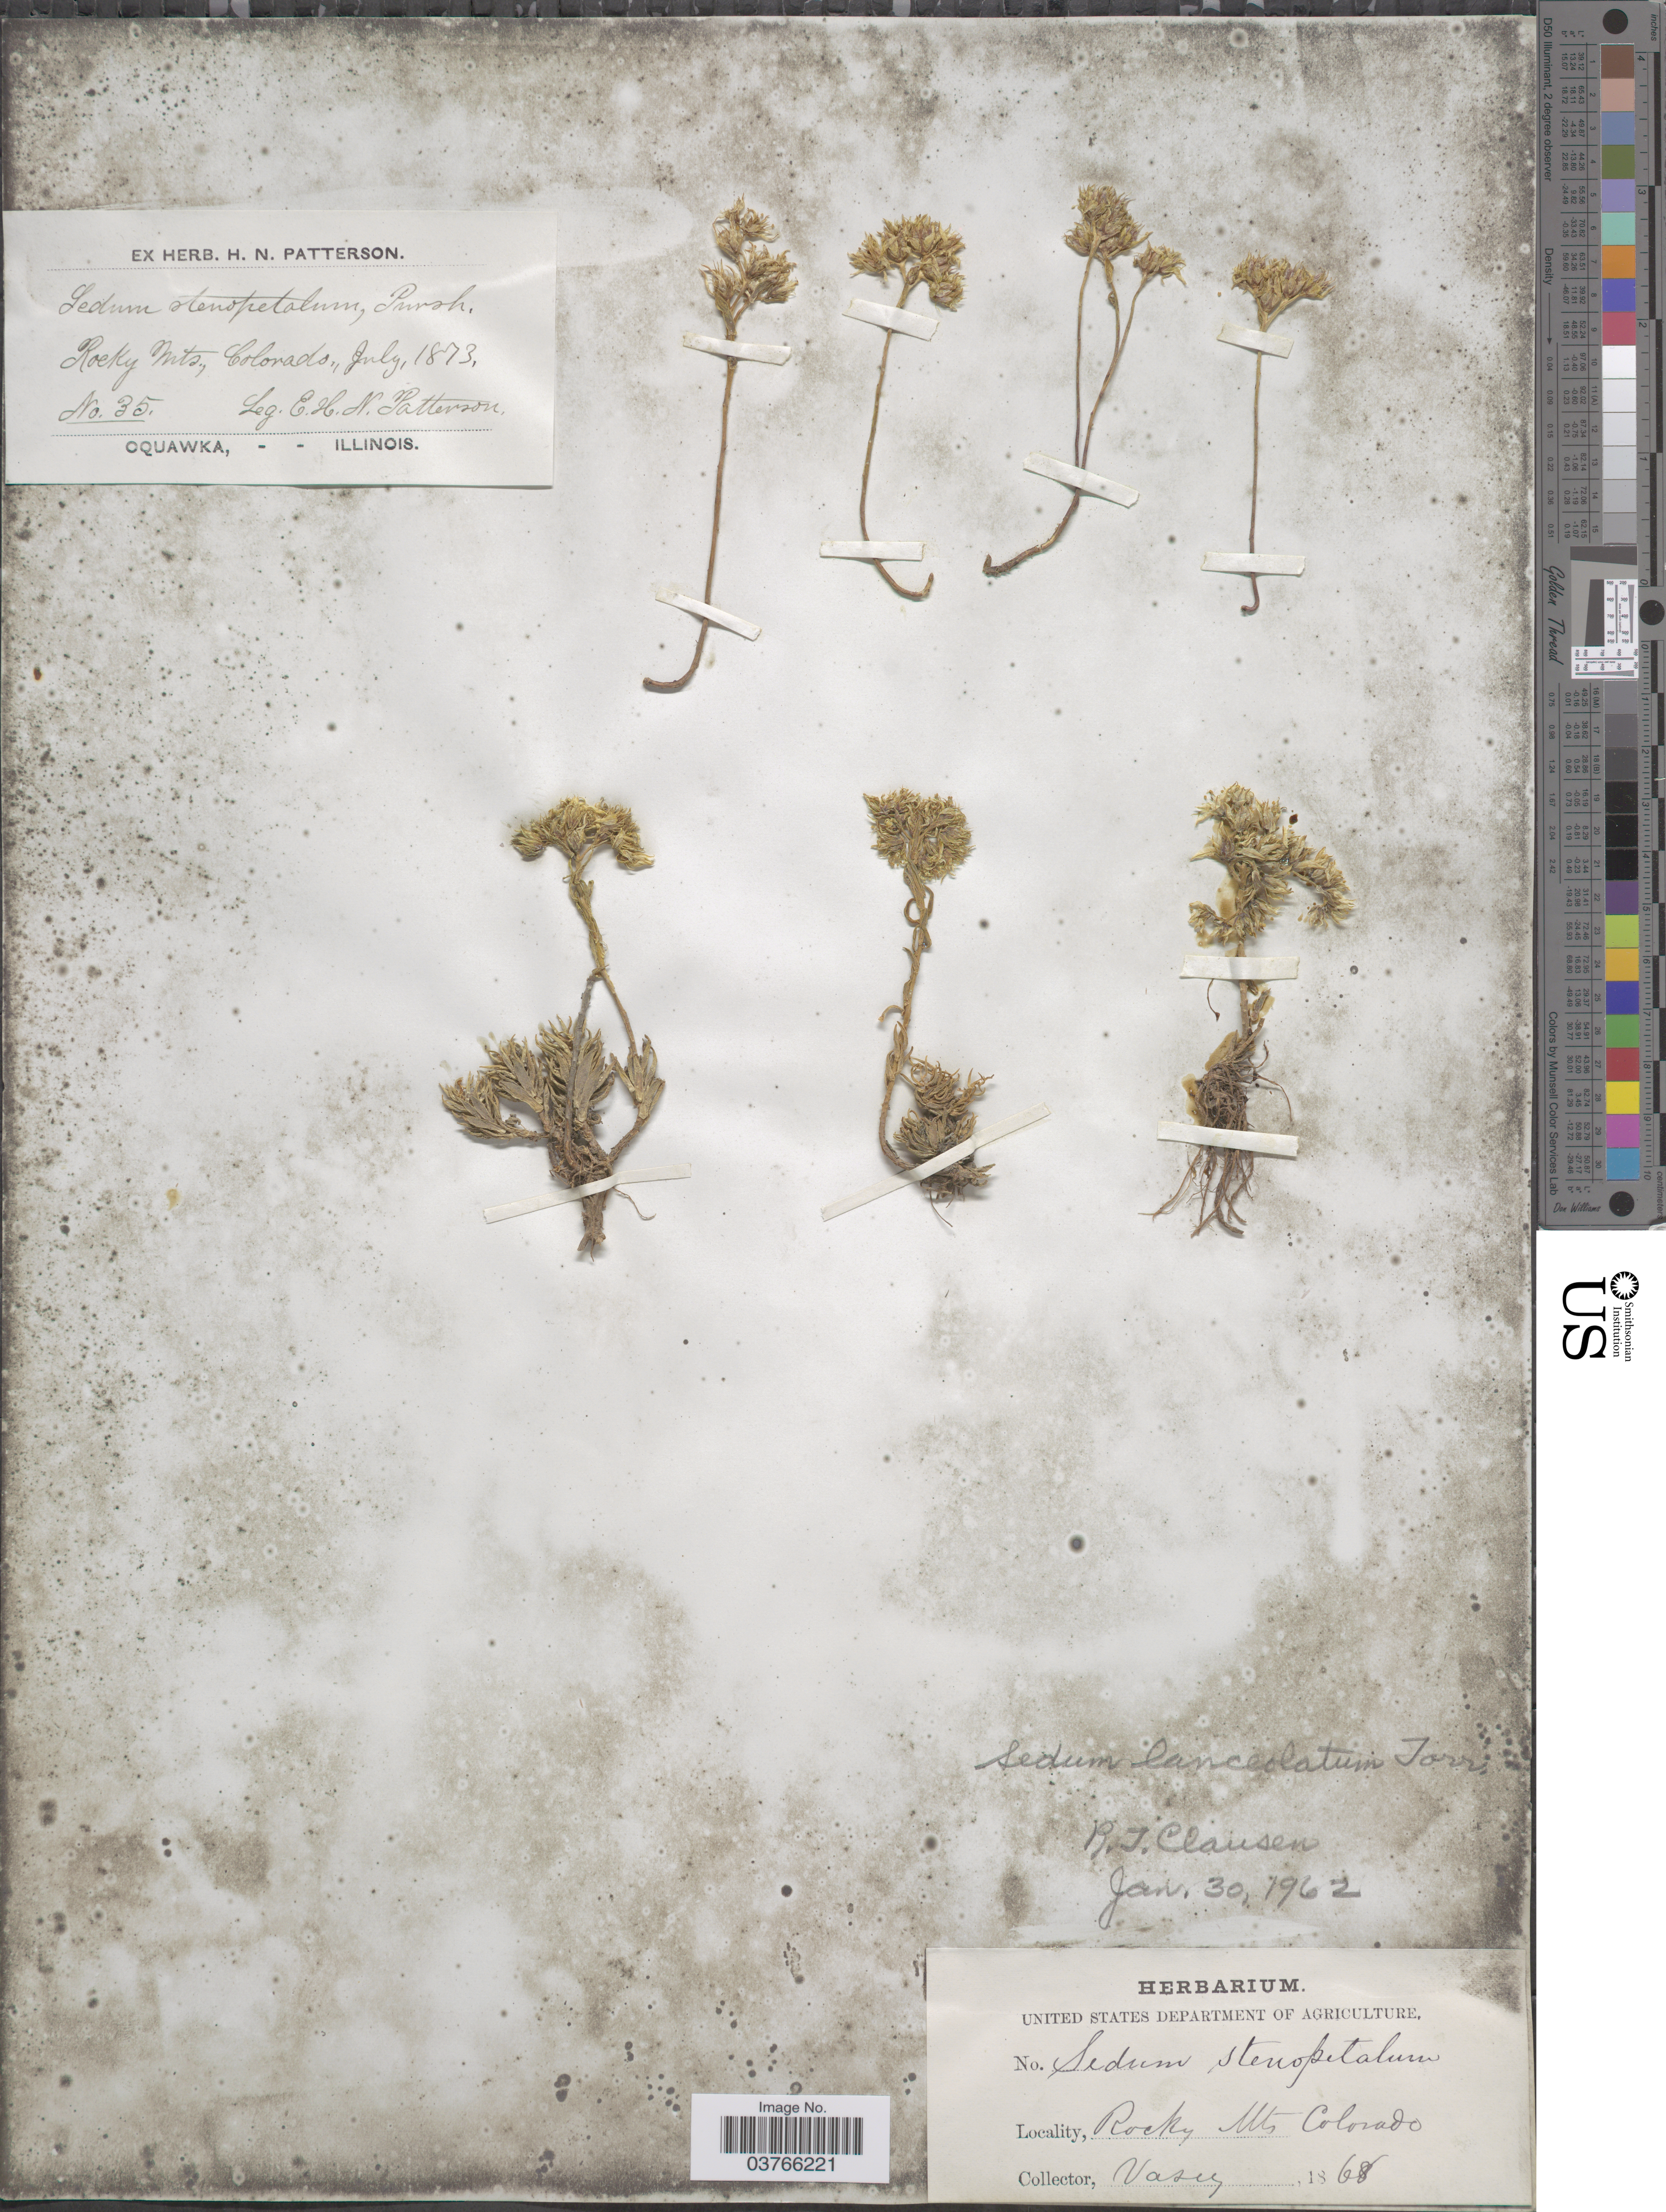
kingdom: Plantae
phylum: Tracheophyta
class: Magnoliopsida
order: Saxifragales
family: Crassulaceae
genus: Sedum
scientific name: Sedum lanceolatum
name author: Torr.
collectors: Vasey, --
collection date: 1868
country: United States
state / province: Colorado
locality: Rocky Mts.